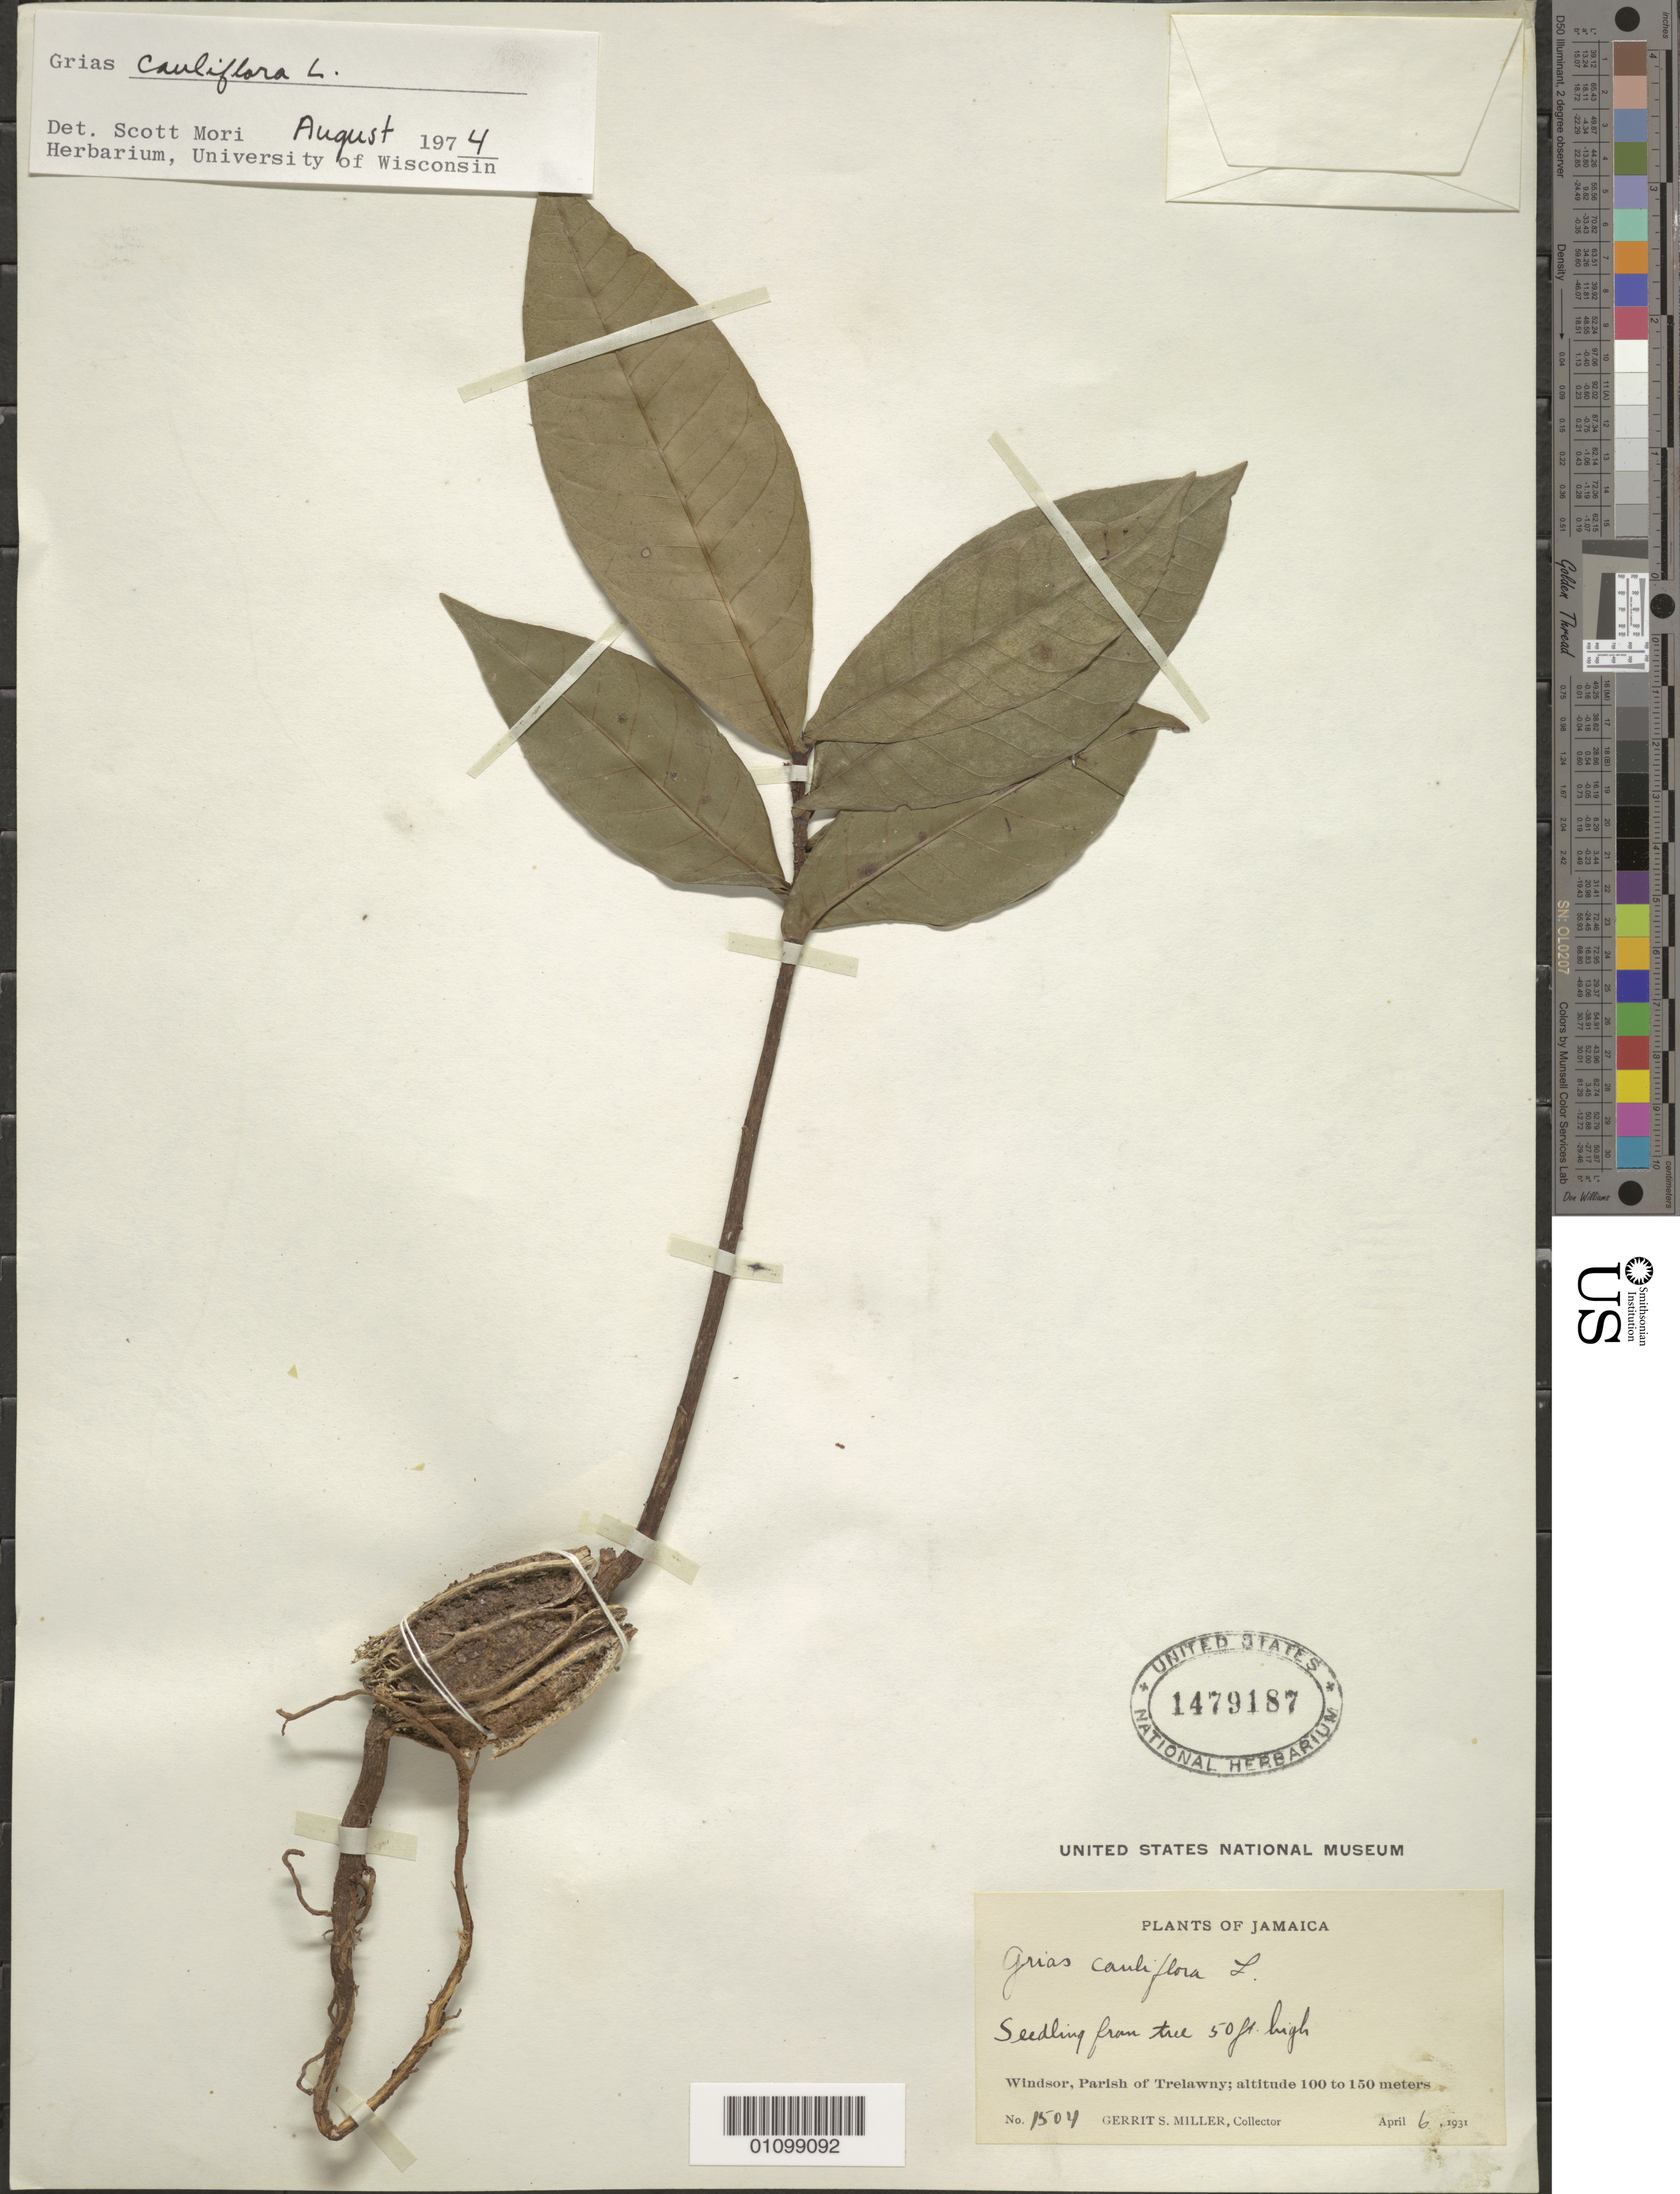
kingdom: Plantae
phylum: Tracheophyta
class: Magnoliopsida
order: Ericales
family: Lecythidaceae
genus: Grias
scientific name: Grias cauliflora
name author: L.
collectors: G. S. Miller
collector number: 1504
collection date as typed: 06 Apr 1931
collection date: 1931-04-06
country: Jamaica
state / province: Trelawny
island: Jamaica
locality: Windsor.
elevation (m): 100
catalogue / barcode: US 1479187